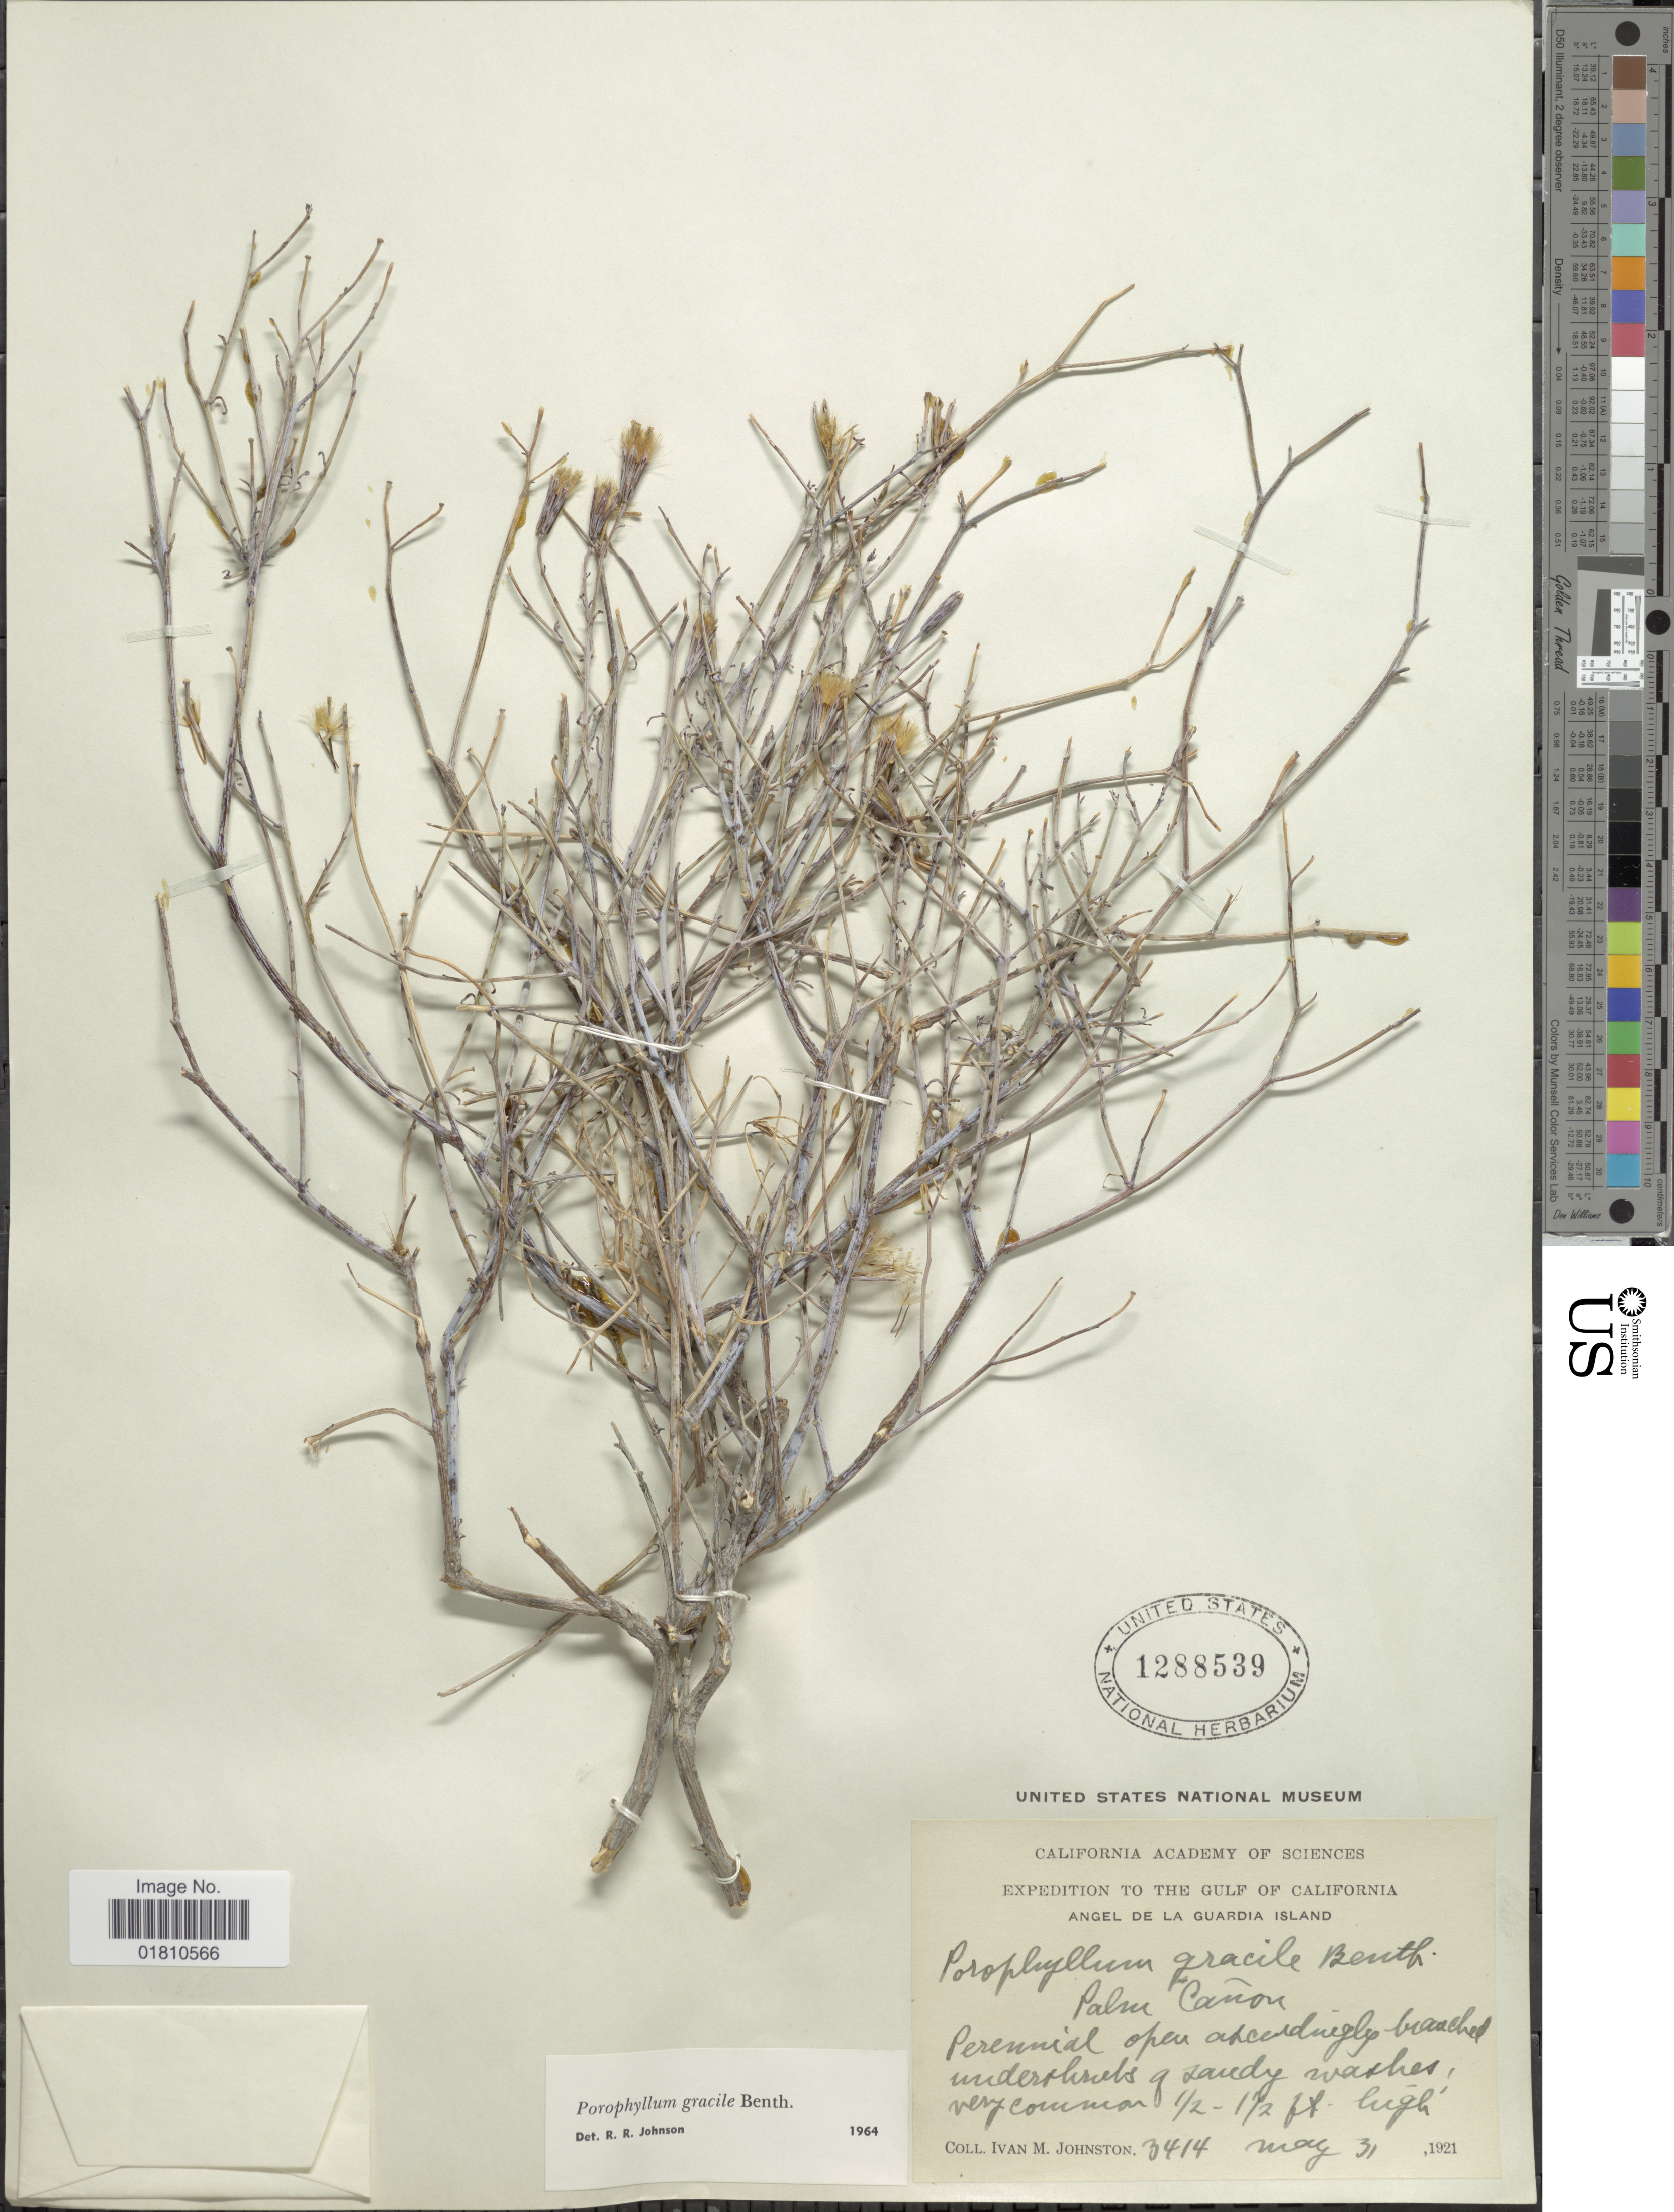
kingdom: Plantae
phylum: Tracheophyta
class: Magnoliopsida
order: Asterales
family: Asteraceae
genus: Porophyllum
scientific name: Porophyllum gracile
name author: Benth.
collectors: I.M. Johnston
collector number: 3414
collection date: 1921-05-31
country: Mexico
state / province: Baja California Sur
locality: Gulf of California, Angel de la Guardia Island, Palm Cañon.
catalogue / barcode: US 1288539